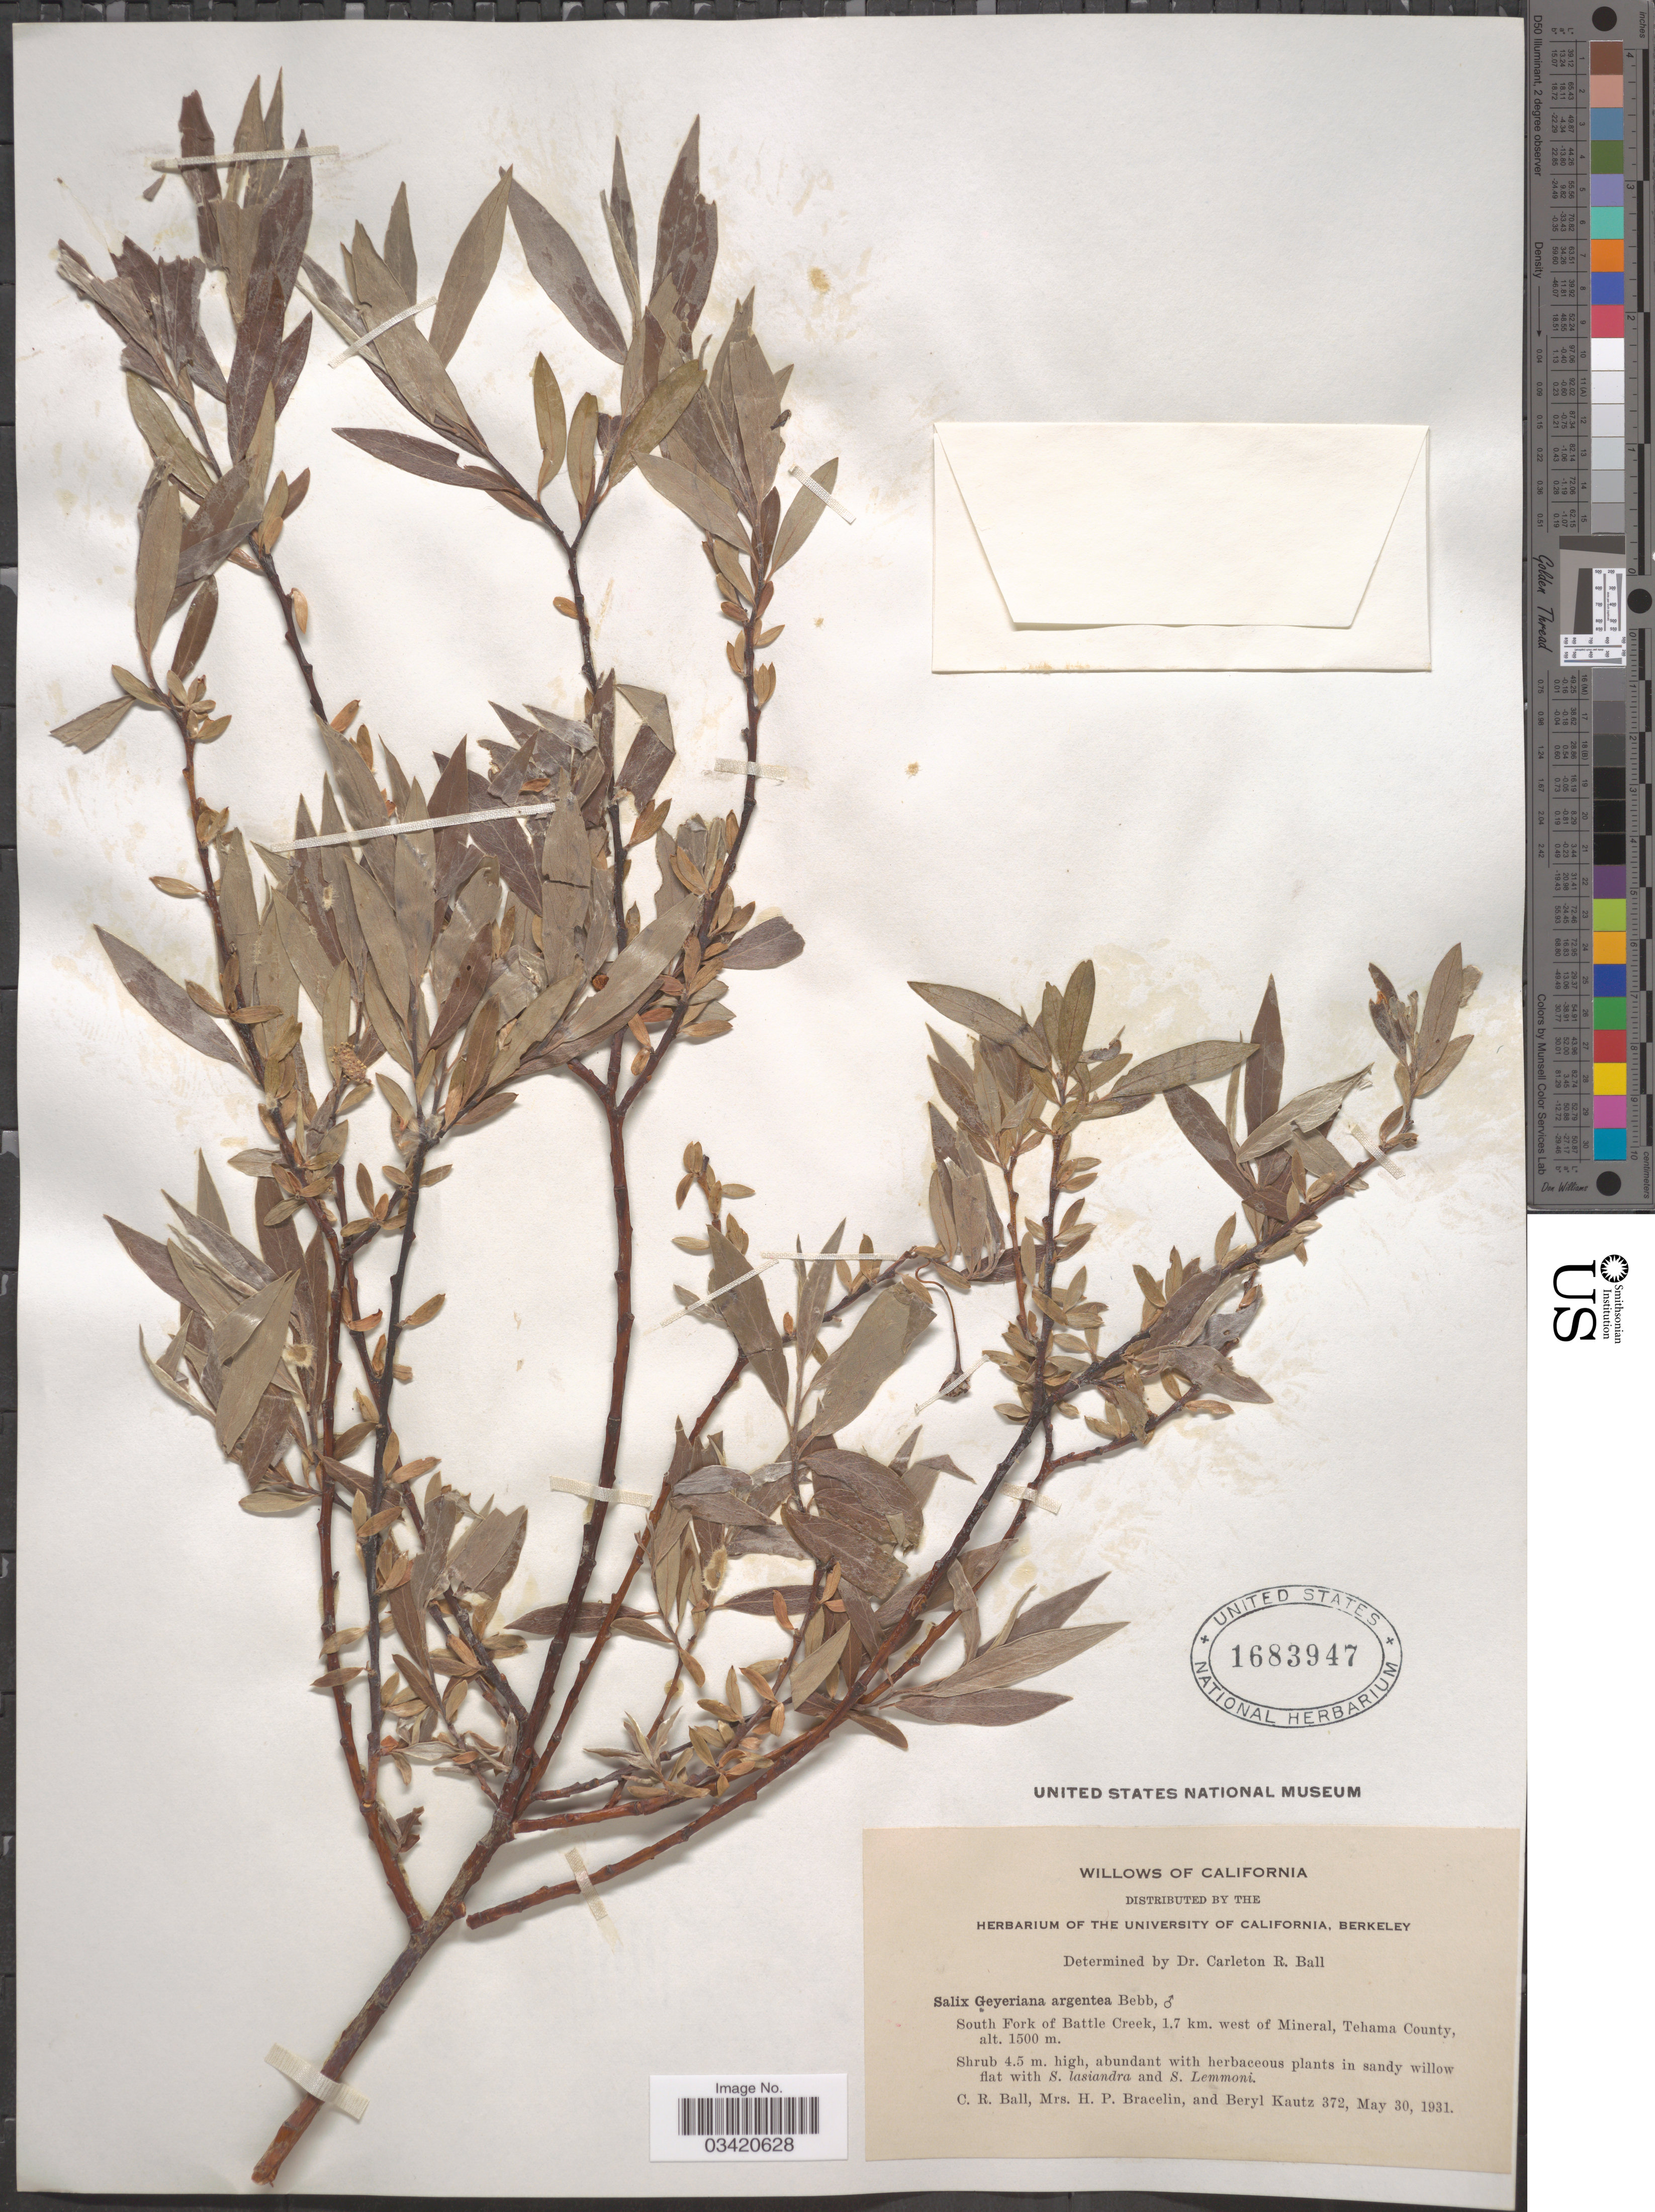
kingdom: Plantae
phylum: Tracheophyta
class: Magnoliopsida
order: Malpighiales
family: Salicaceae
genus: Salix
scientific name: Salix geyeriana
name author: Andersson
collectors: C. R. Ball, H. Bracelin & B. Kautz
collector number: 372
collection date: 1931-05-30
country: United States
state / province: California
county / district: Tehama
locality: South Fork of Battle Creek, 1.7 km. west of Mineral, Tehama County.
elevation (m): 1500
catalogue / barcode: US 1683947